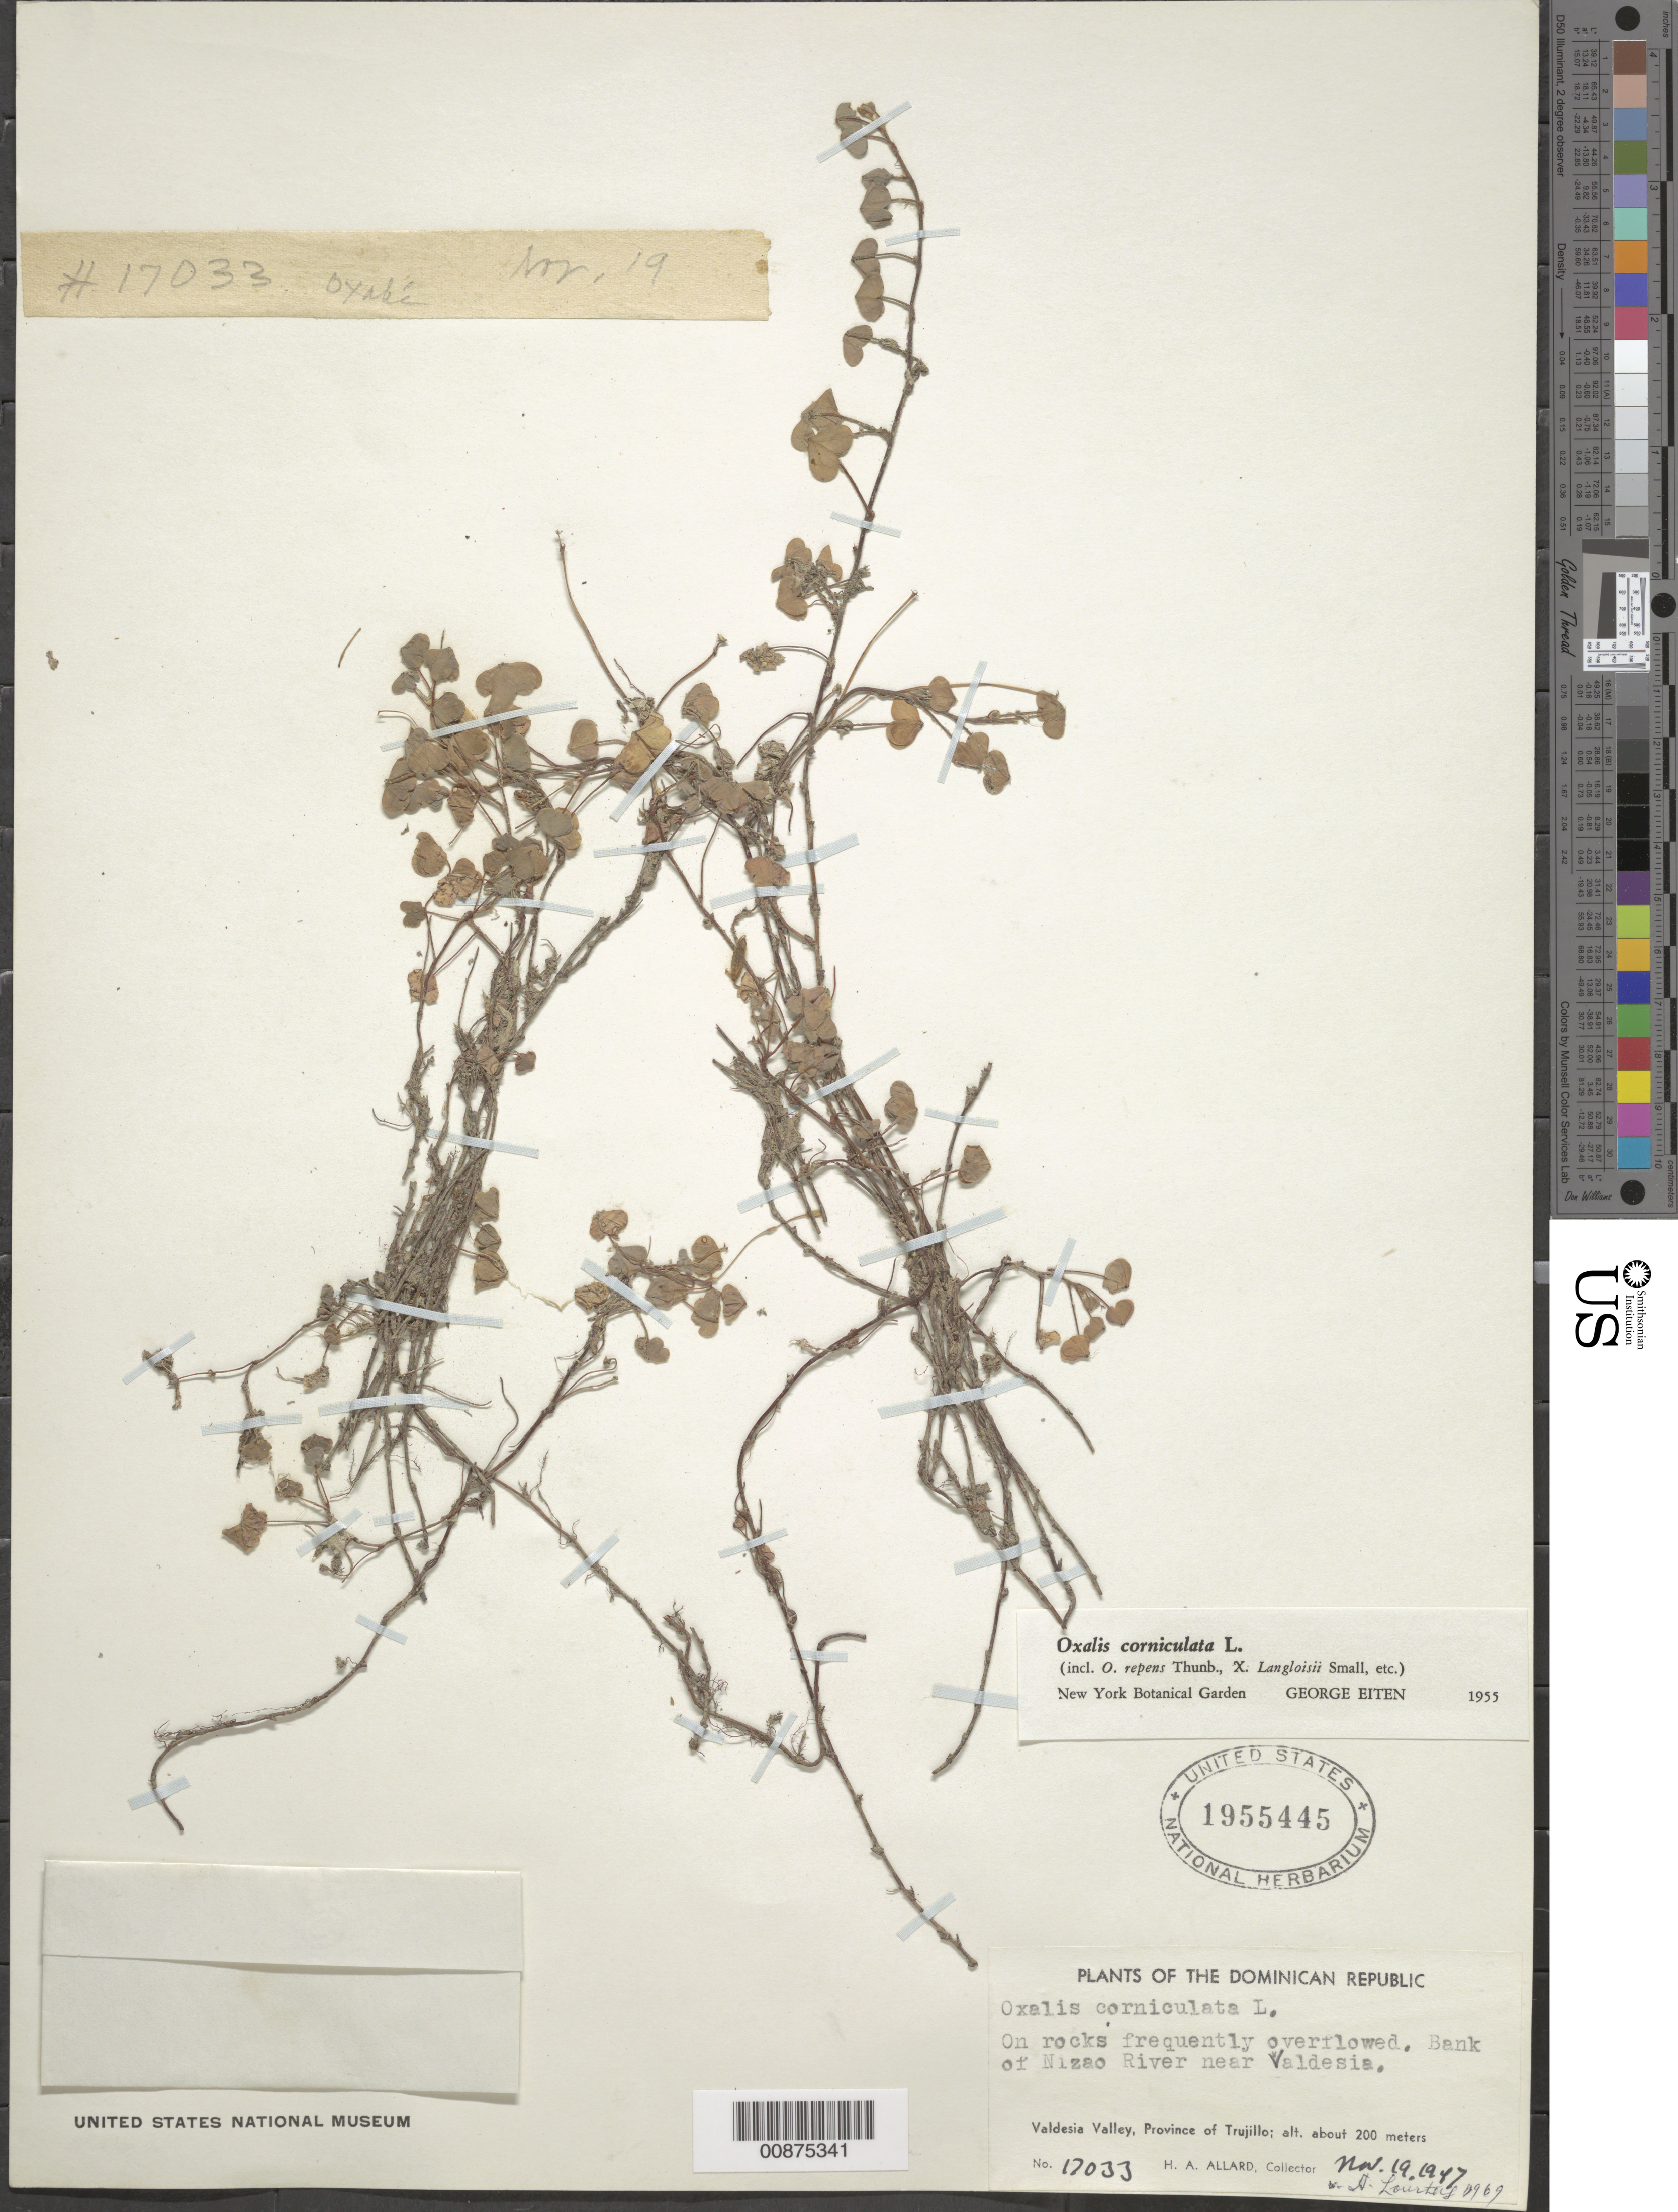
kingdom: Plantae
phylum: Tracheophyta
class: Magnoliopsida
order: Oxalidales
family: Oxalidaceae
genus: Oxalis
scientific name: Oxalis corniculata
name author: L.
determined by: Lourteig, A.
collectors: H. A. Allard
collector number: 17033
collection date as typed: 19 Nov 1947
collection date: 1947-11-19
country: Dominican Republic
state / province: San Cristobal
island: Hispaniola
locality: Bank of Nizao River near Valdesia. Valdesia Valley, Province of Trujillo (obsolete).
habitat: On rocks frequently overflowed. Bank of river.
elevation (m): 200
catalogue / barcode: US 1955445